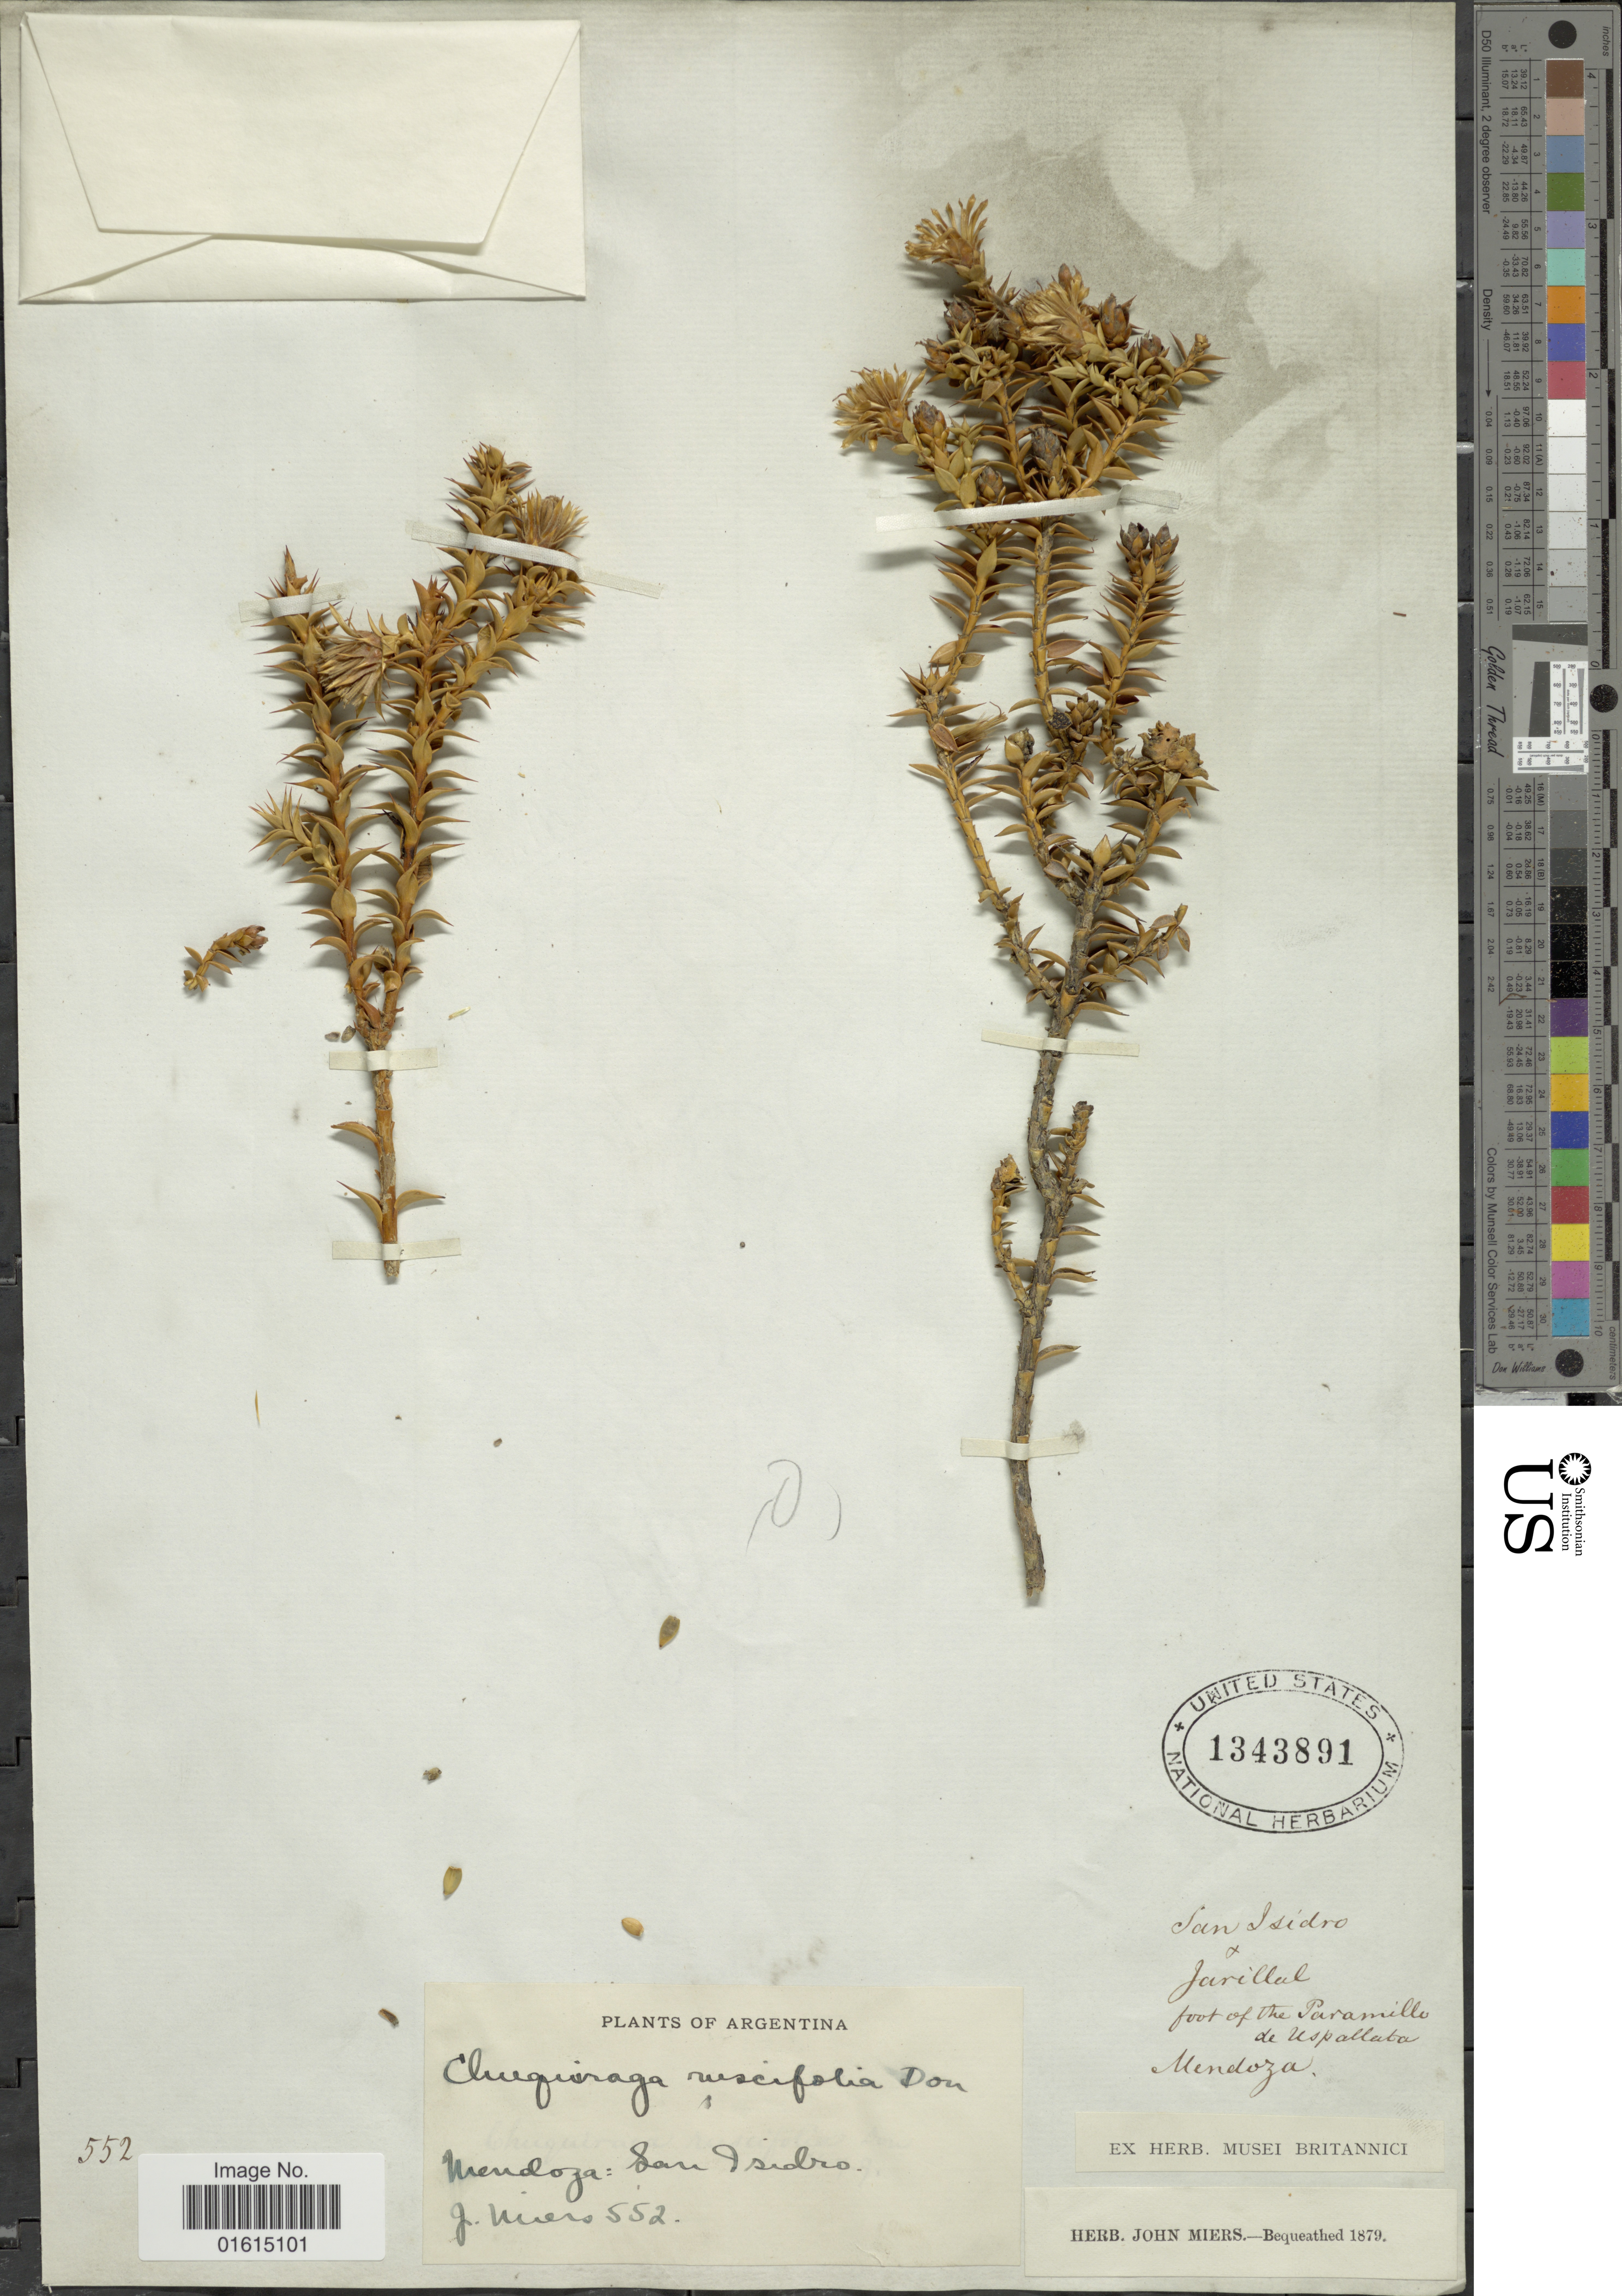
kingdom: Plantae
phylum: Tracheophyta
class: Magnoliopsida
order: Asterales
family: Asteraceae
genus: Chuquiraga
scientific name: Chuquiraga ruscifolia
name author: D. Don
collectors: J. Miers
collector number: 552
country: Argentina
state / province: Mendoza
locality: San Isidro + Jarillal, foot of the Paramillo de Uspallata, Mendoza.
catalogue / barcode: US 1343891